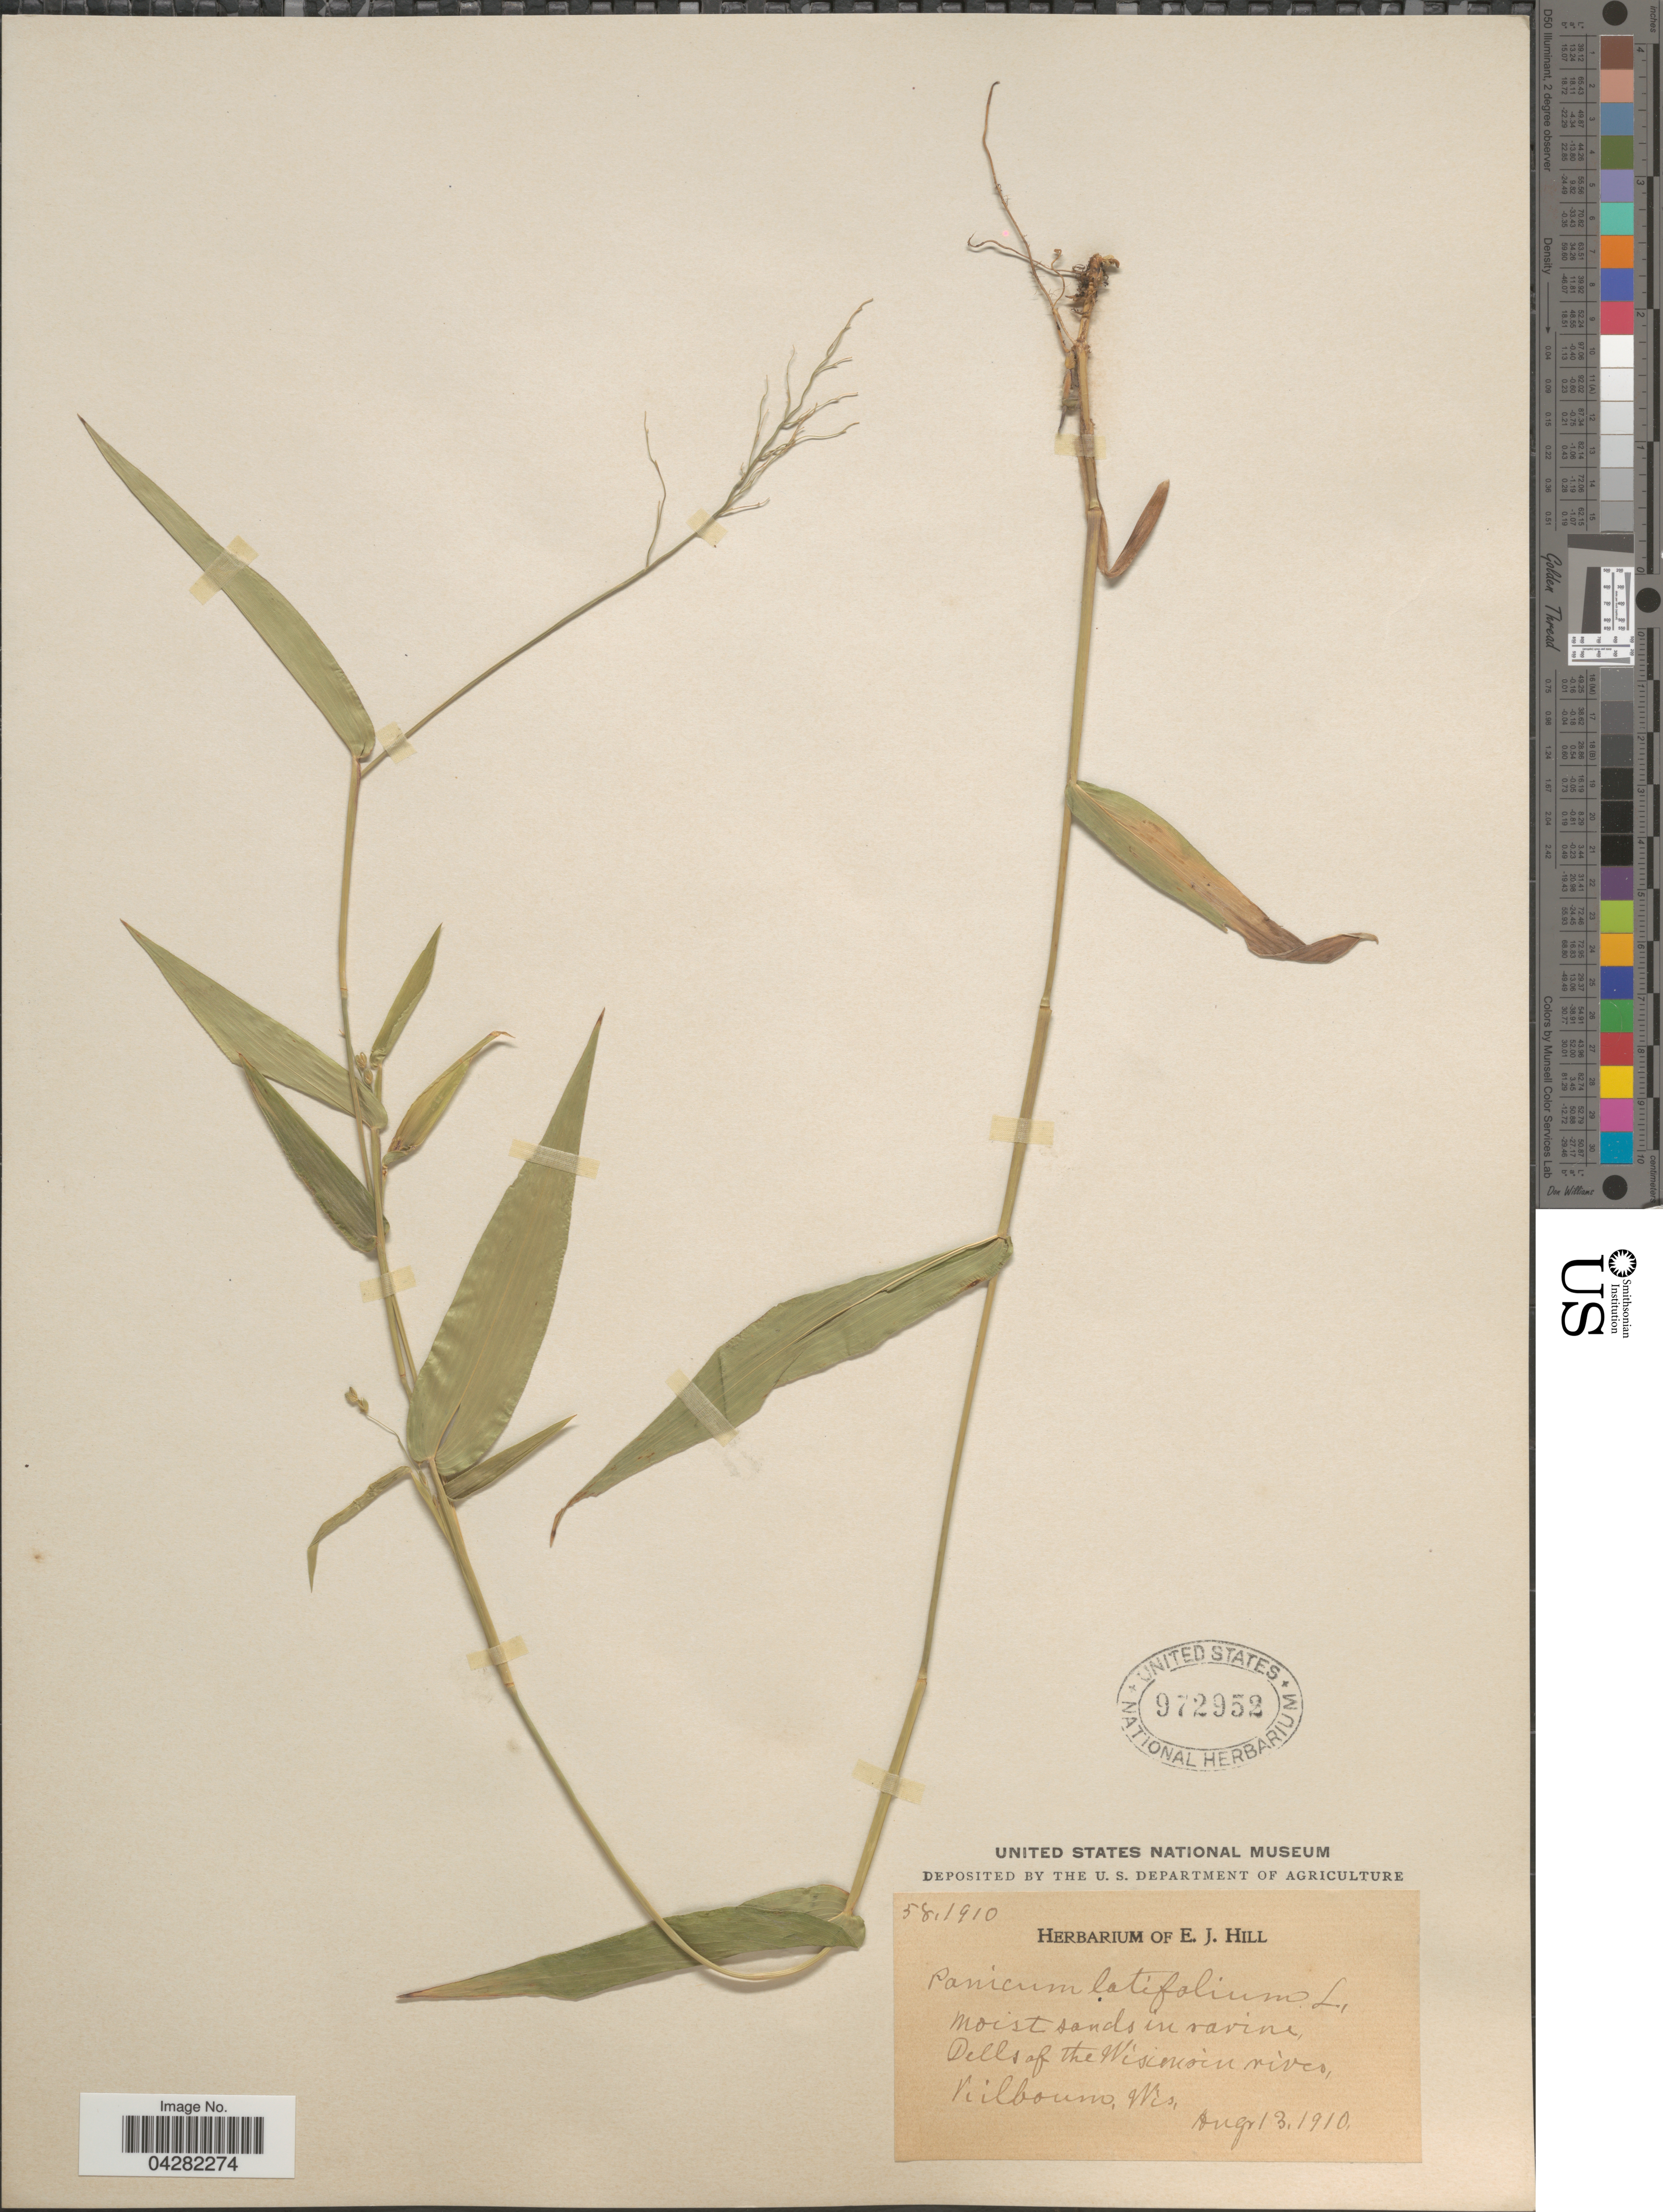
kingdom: Plantae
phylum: Tracheophyta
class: Liliopsida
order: Poales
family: Poaceae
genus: Dichanthelium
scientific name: Dichanthelium laxiflorum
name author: (Lam.) Gould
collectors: Ex herb. E. J. Hill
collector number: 58,1910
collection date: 1910-08-13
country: United States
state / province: Wisconsin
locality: Moist sands in ravine, Dells of the Wisconsin river, Kilbourn.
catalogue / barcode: US 972952